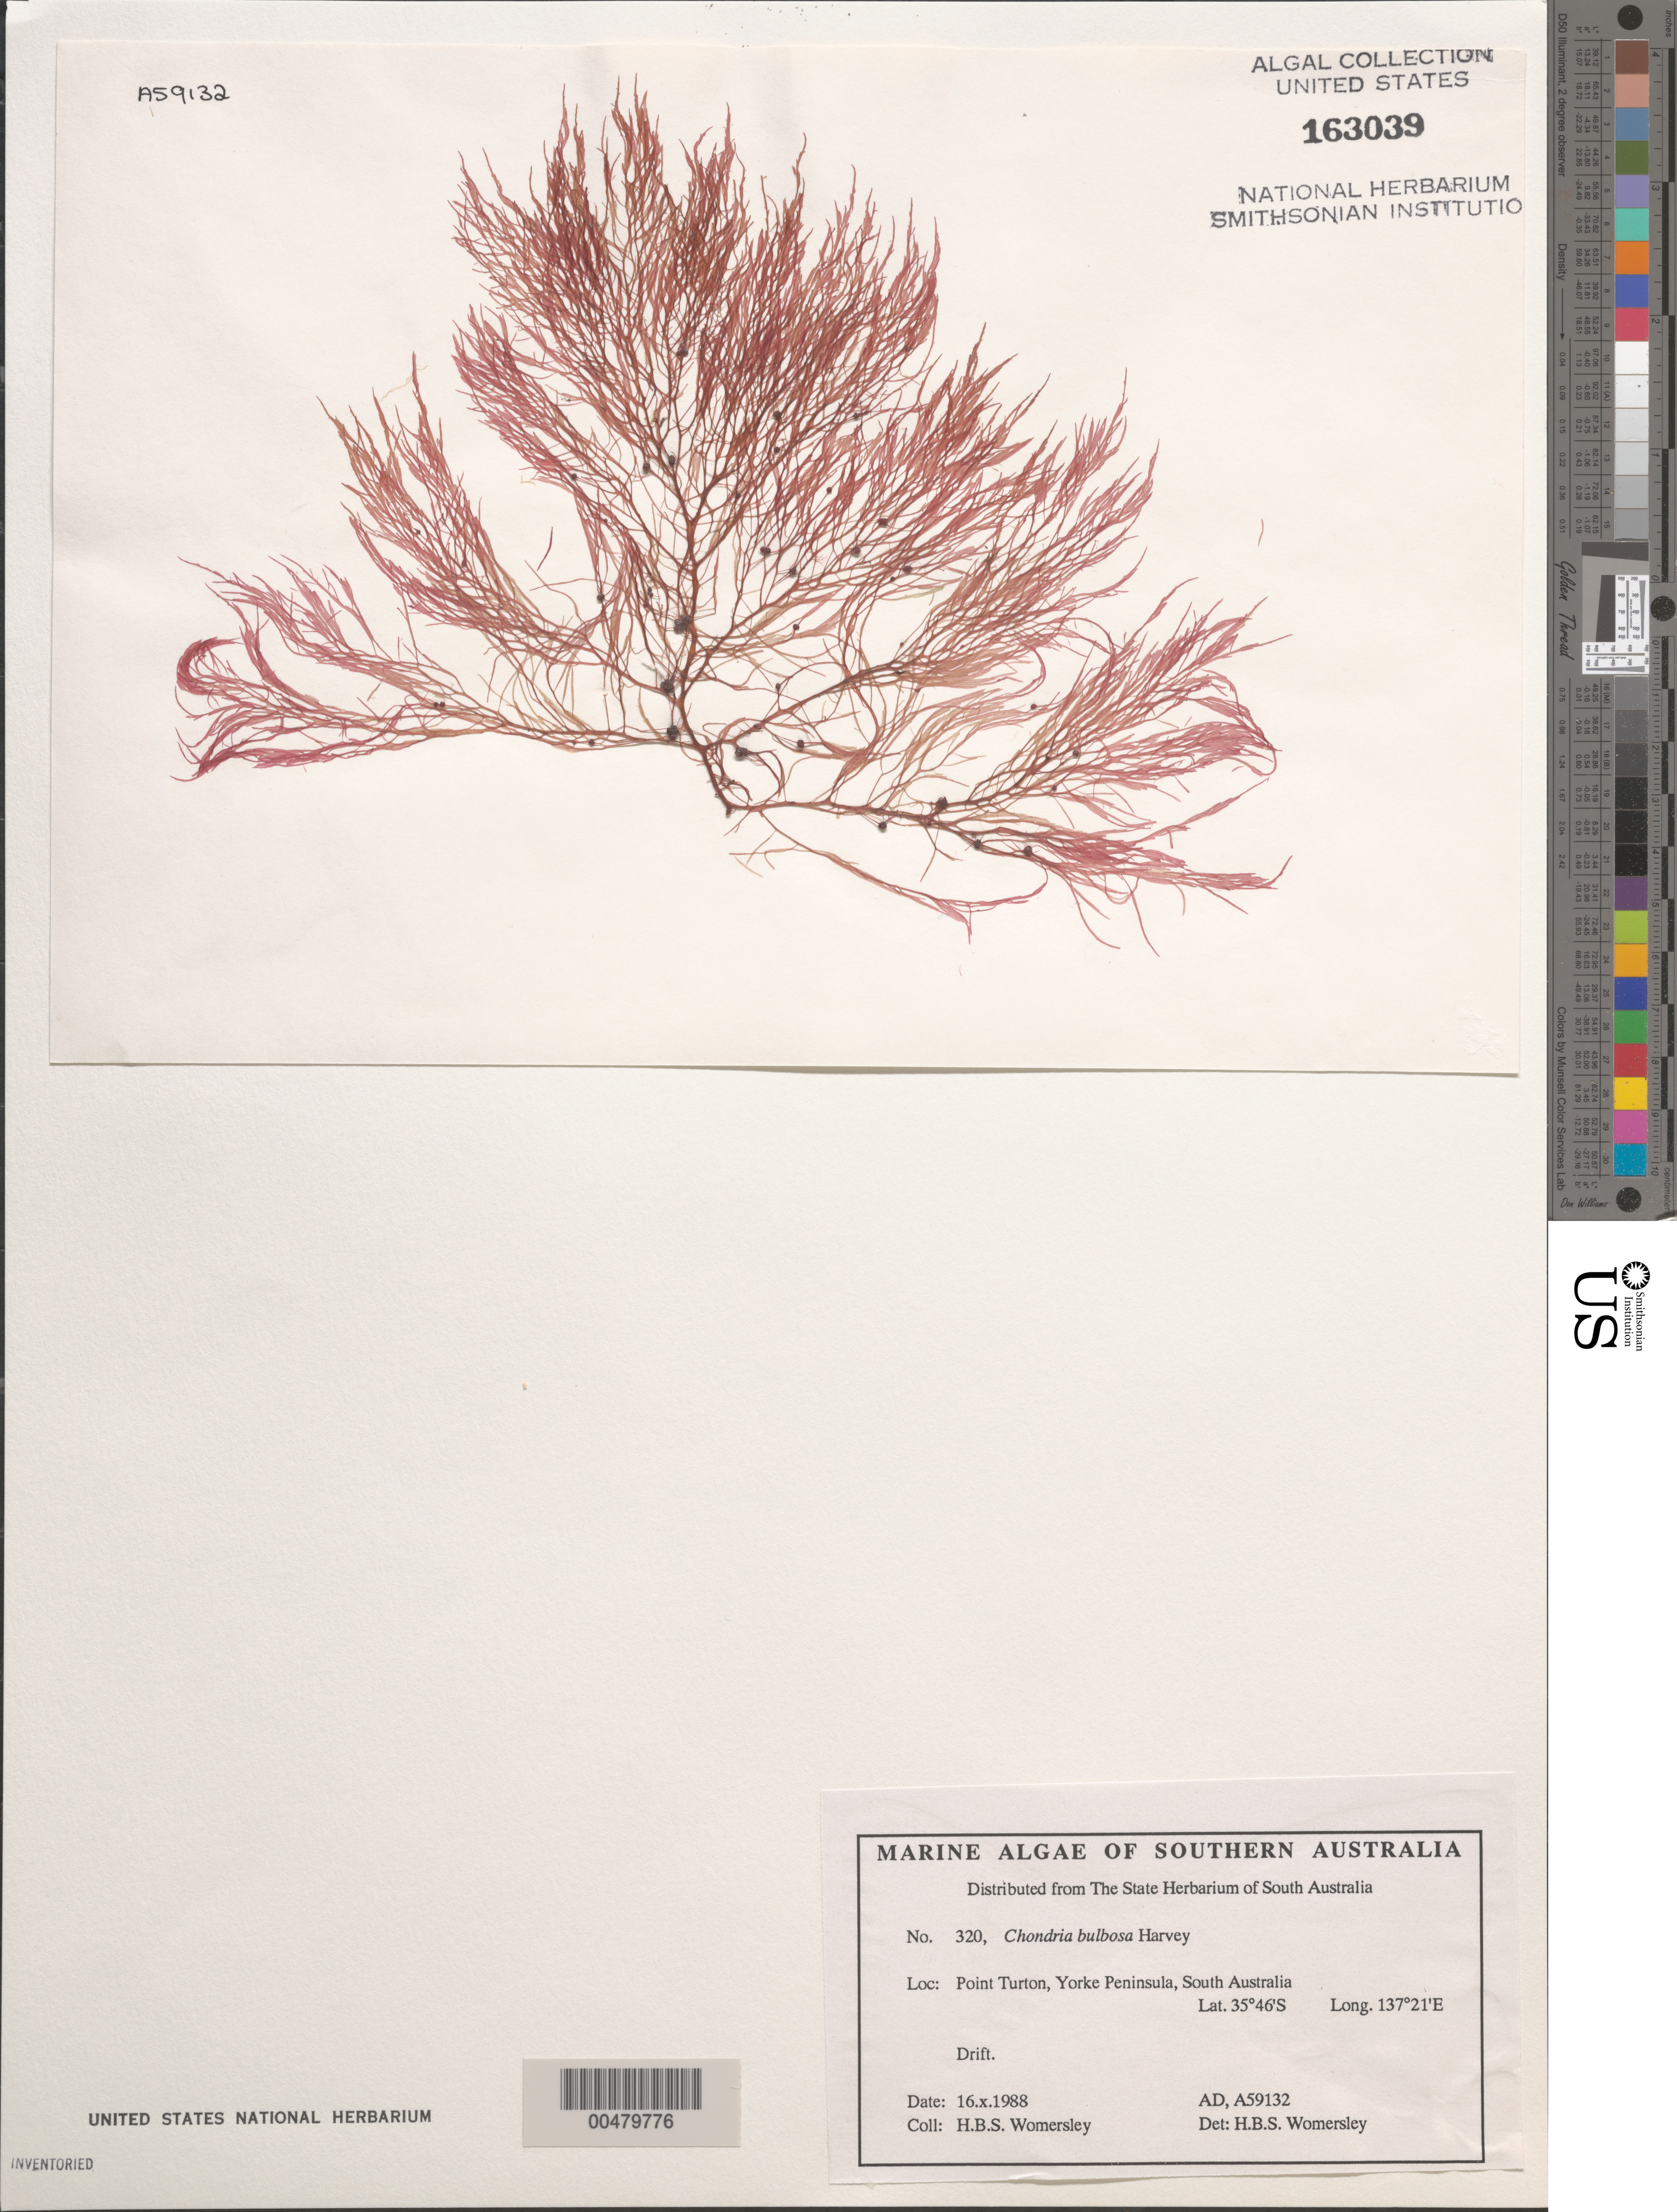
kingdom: Plantae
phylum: Rhodophyta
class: Florideophyceae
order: Ceramiales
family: Rhodomelaceae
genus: Chondria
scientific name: Chondria bulbosa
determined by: Womersley, H. B. S.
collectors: H. B. S. Womersley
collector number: Ad A59132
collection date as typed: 16 Oct 1988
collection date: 1988-10-16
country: Australia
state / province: South Australia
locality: Point turton, yorke peninsula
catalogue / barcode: US 163039